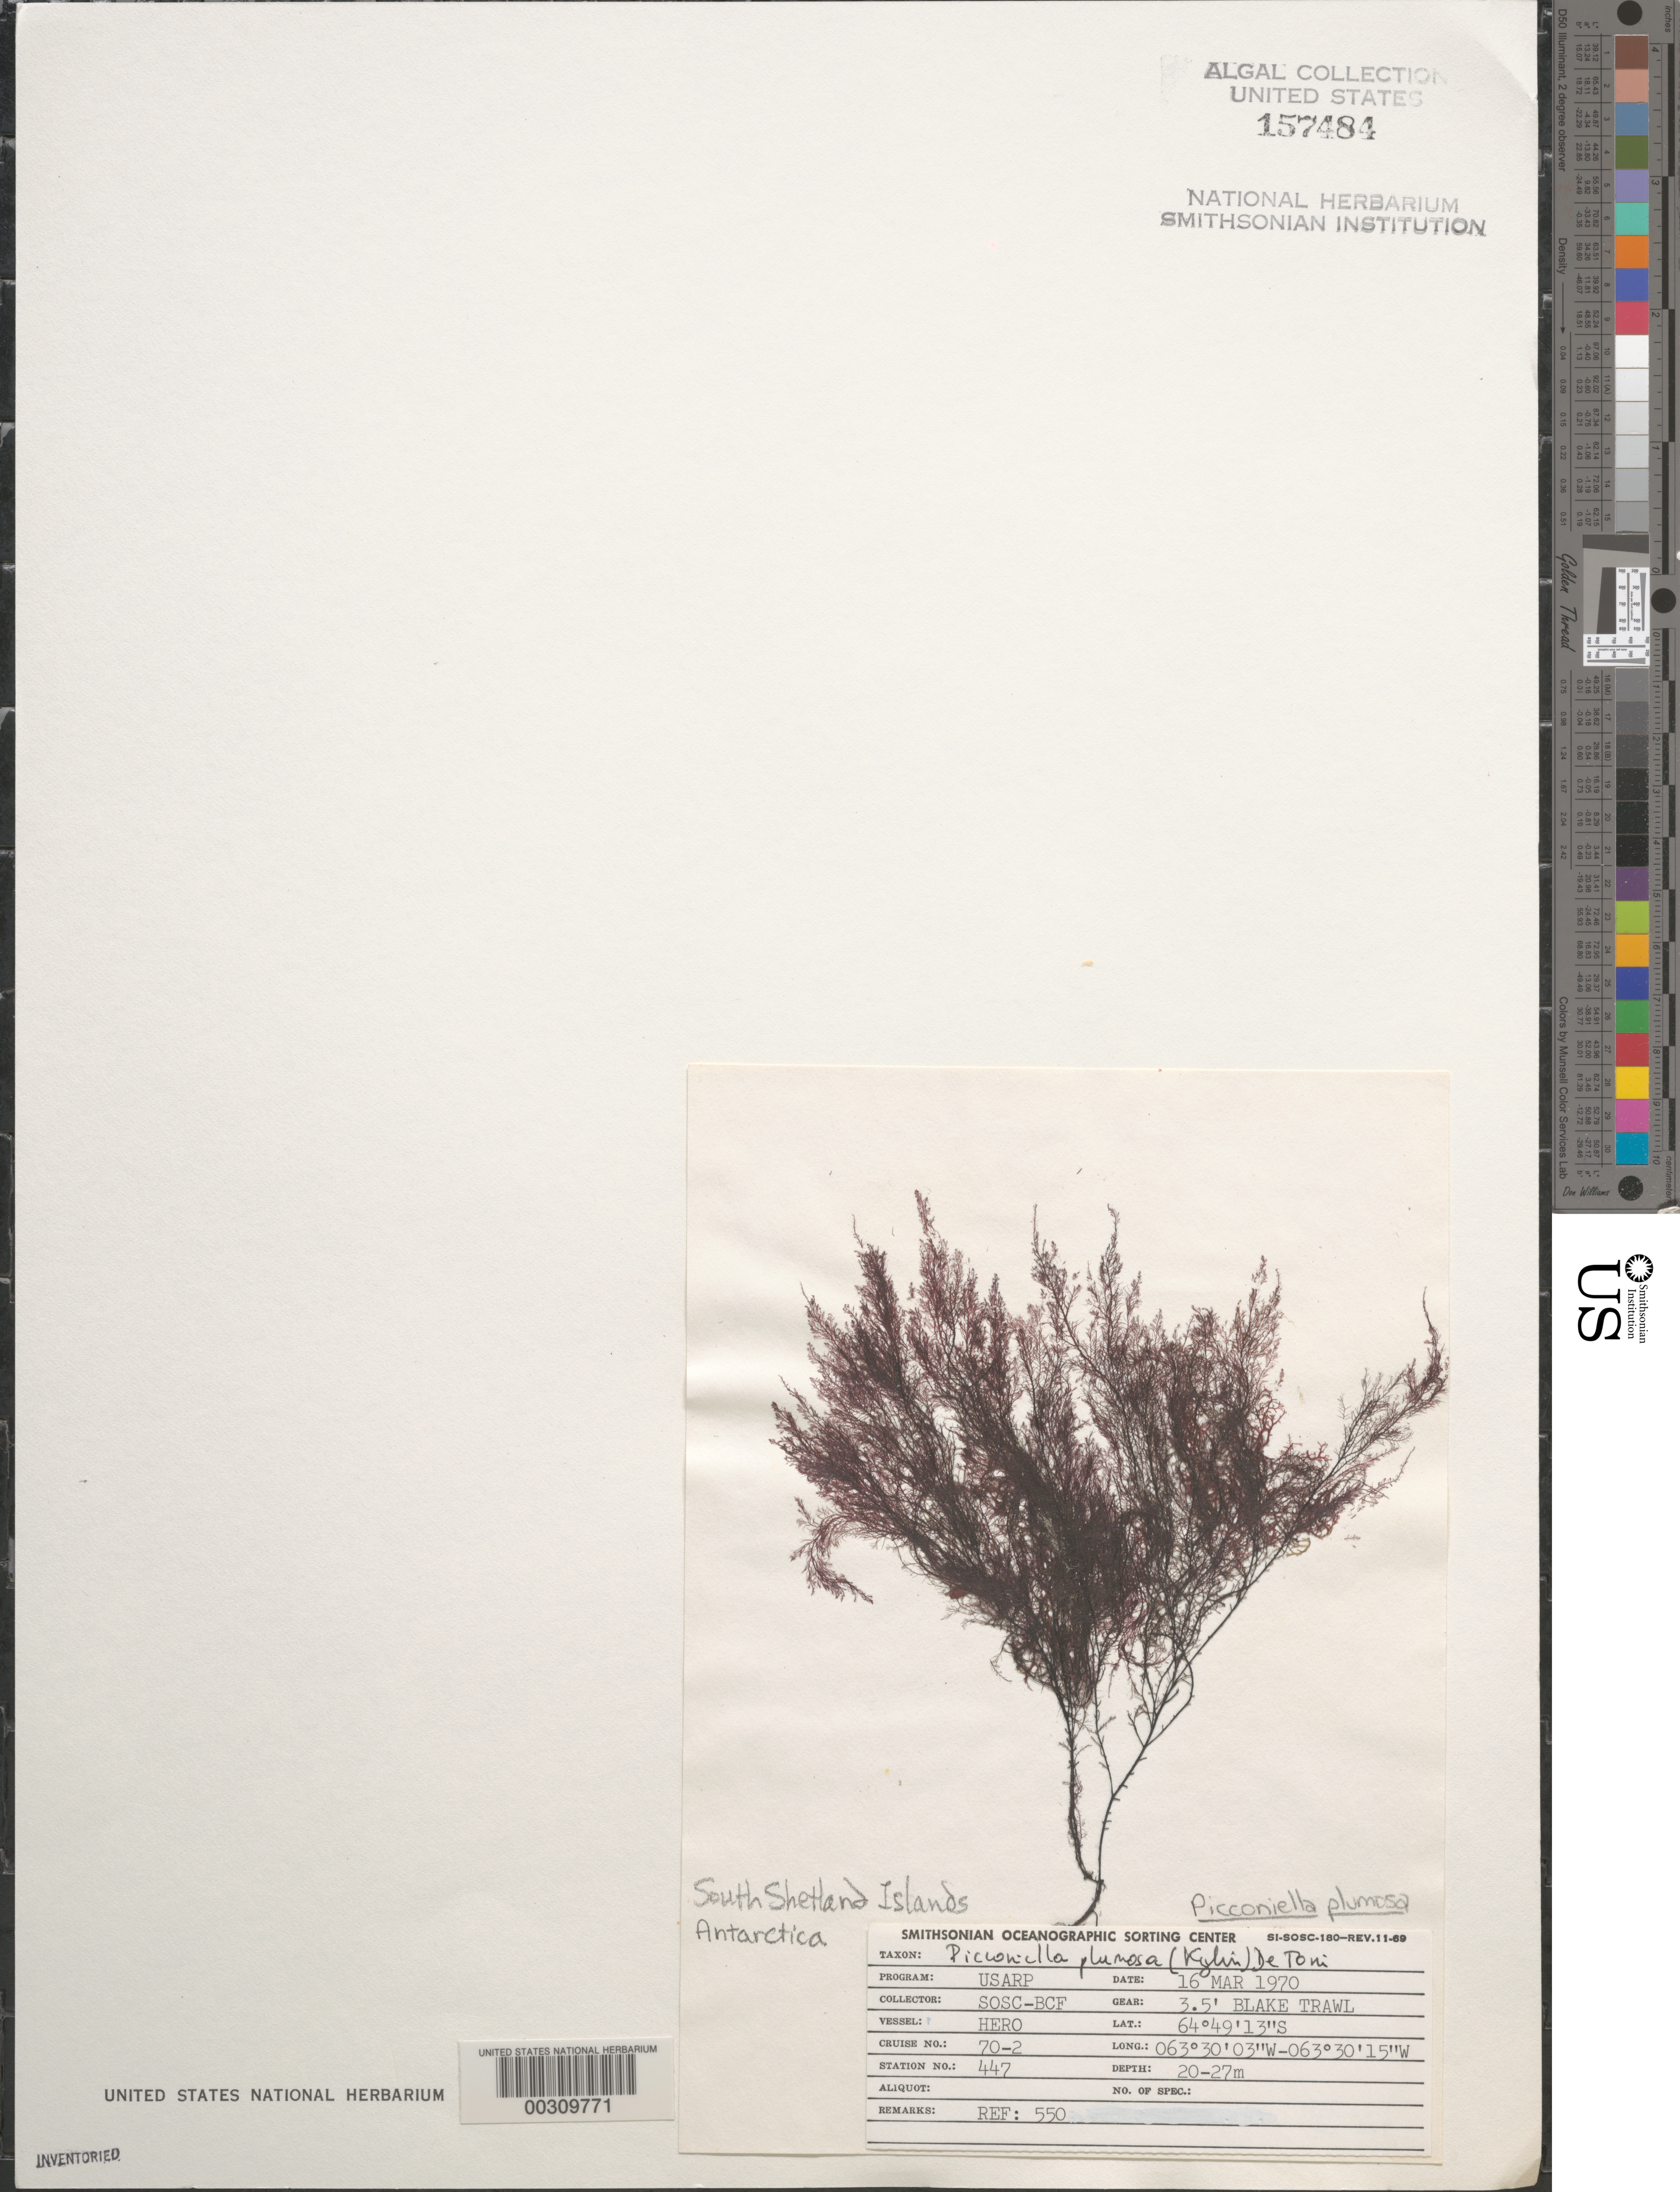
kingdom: Plantae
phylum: Rhodophyta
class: Florideophyceae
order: Ceramiales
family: Rhodomelaceae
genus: Picconiella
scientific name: Picconiella plumosa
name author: (Kylin) De Toni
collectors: SOSC-BCF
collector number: Station 447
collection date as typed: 16 Mar 1970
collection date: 1970-03-16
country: Antarctica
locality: Antarctic Peninsula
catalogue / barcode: US 157484